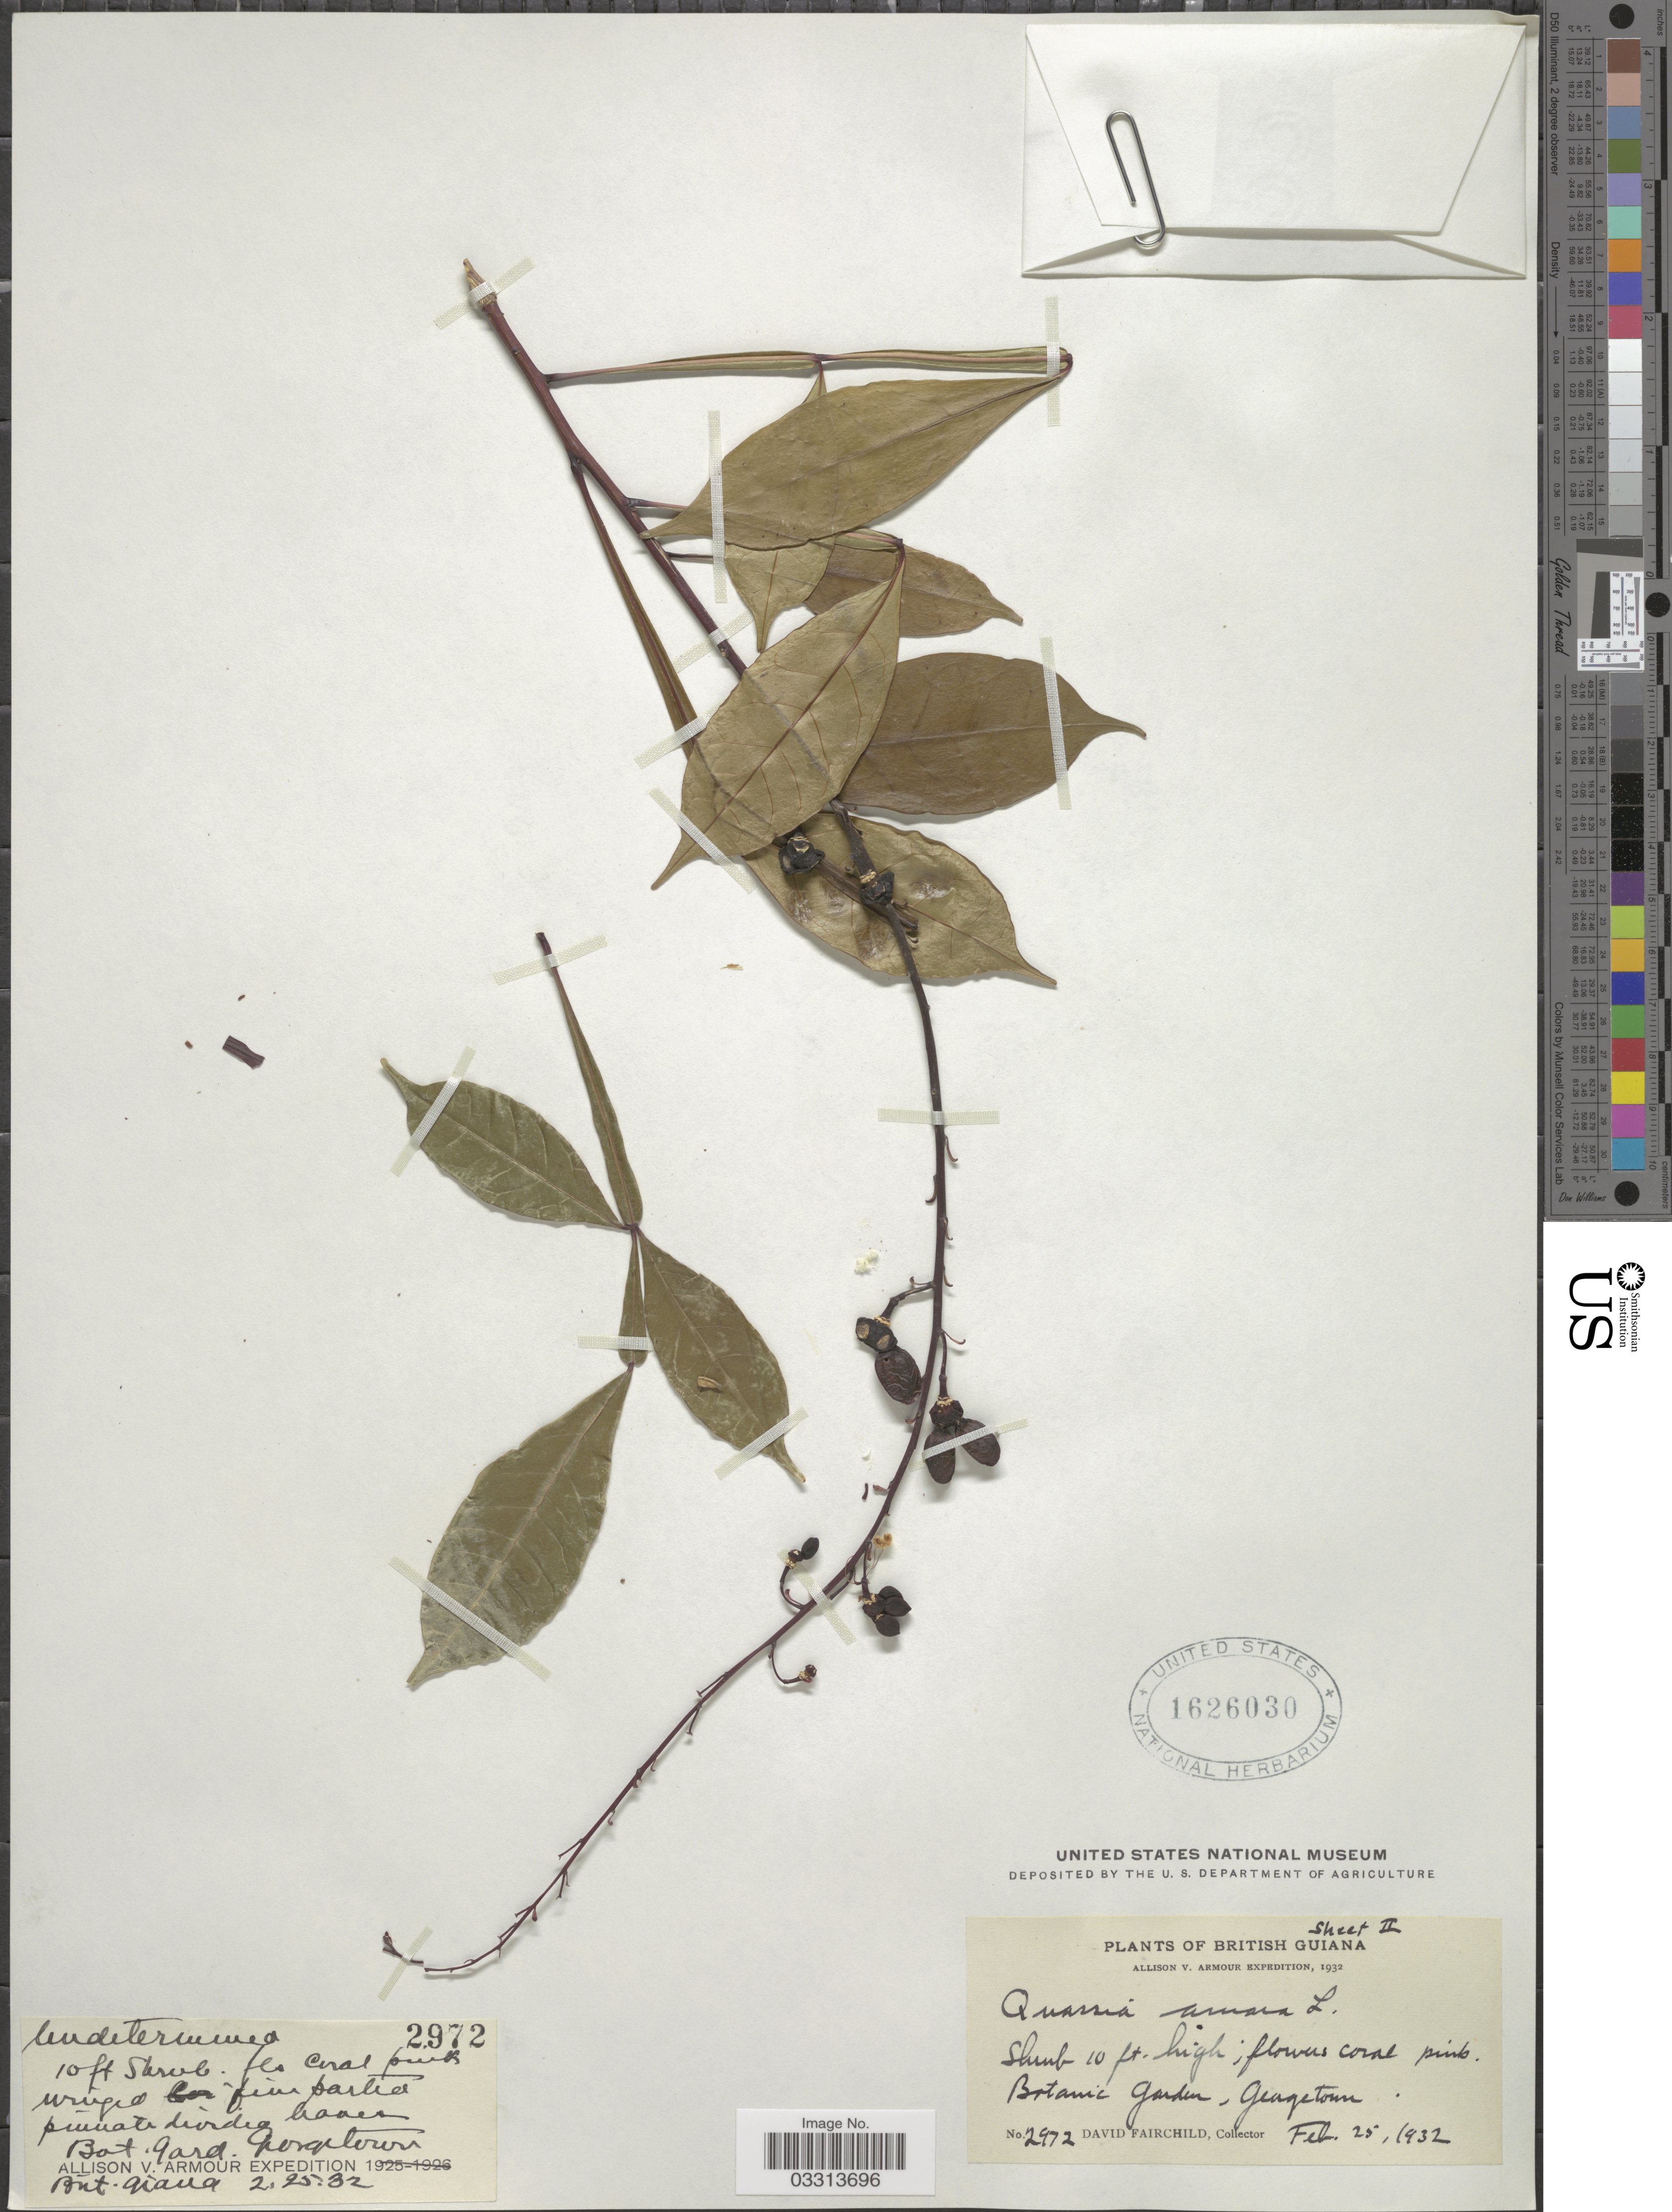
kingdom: Plantae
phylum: Tracheophyta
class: Magnoliopsida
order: Sapindales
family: Simaroubaceae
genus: Quassia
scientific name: Quassia amara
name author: L.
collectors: D. Fairchild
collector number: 2972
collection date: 1932-02-25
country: Guyana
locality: British Guiana, Botanic Garden, Georgetown.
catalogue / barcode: US 1626030